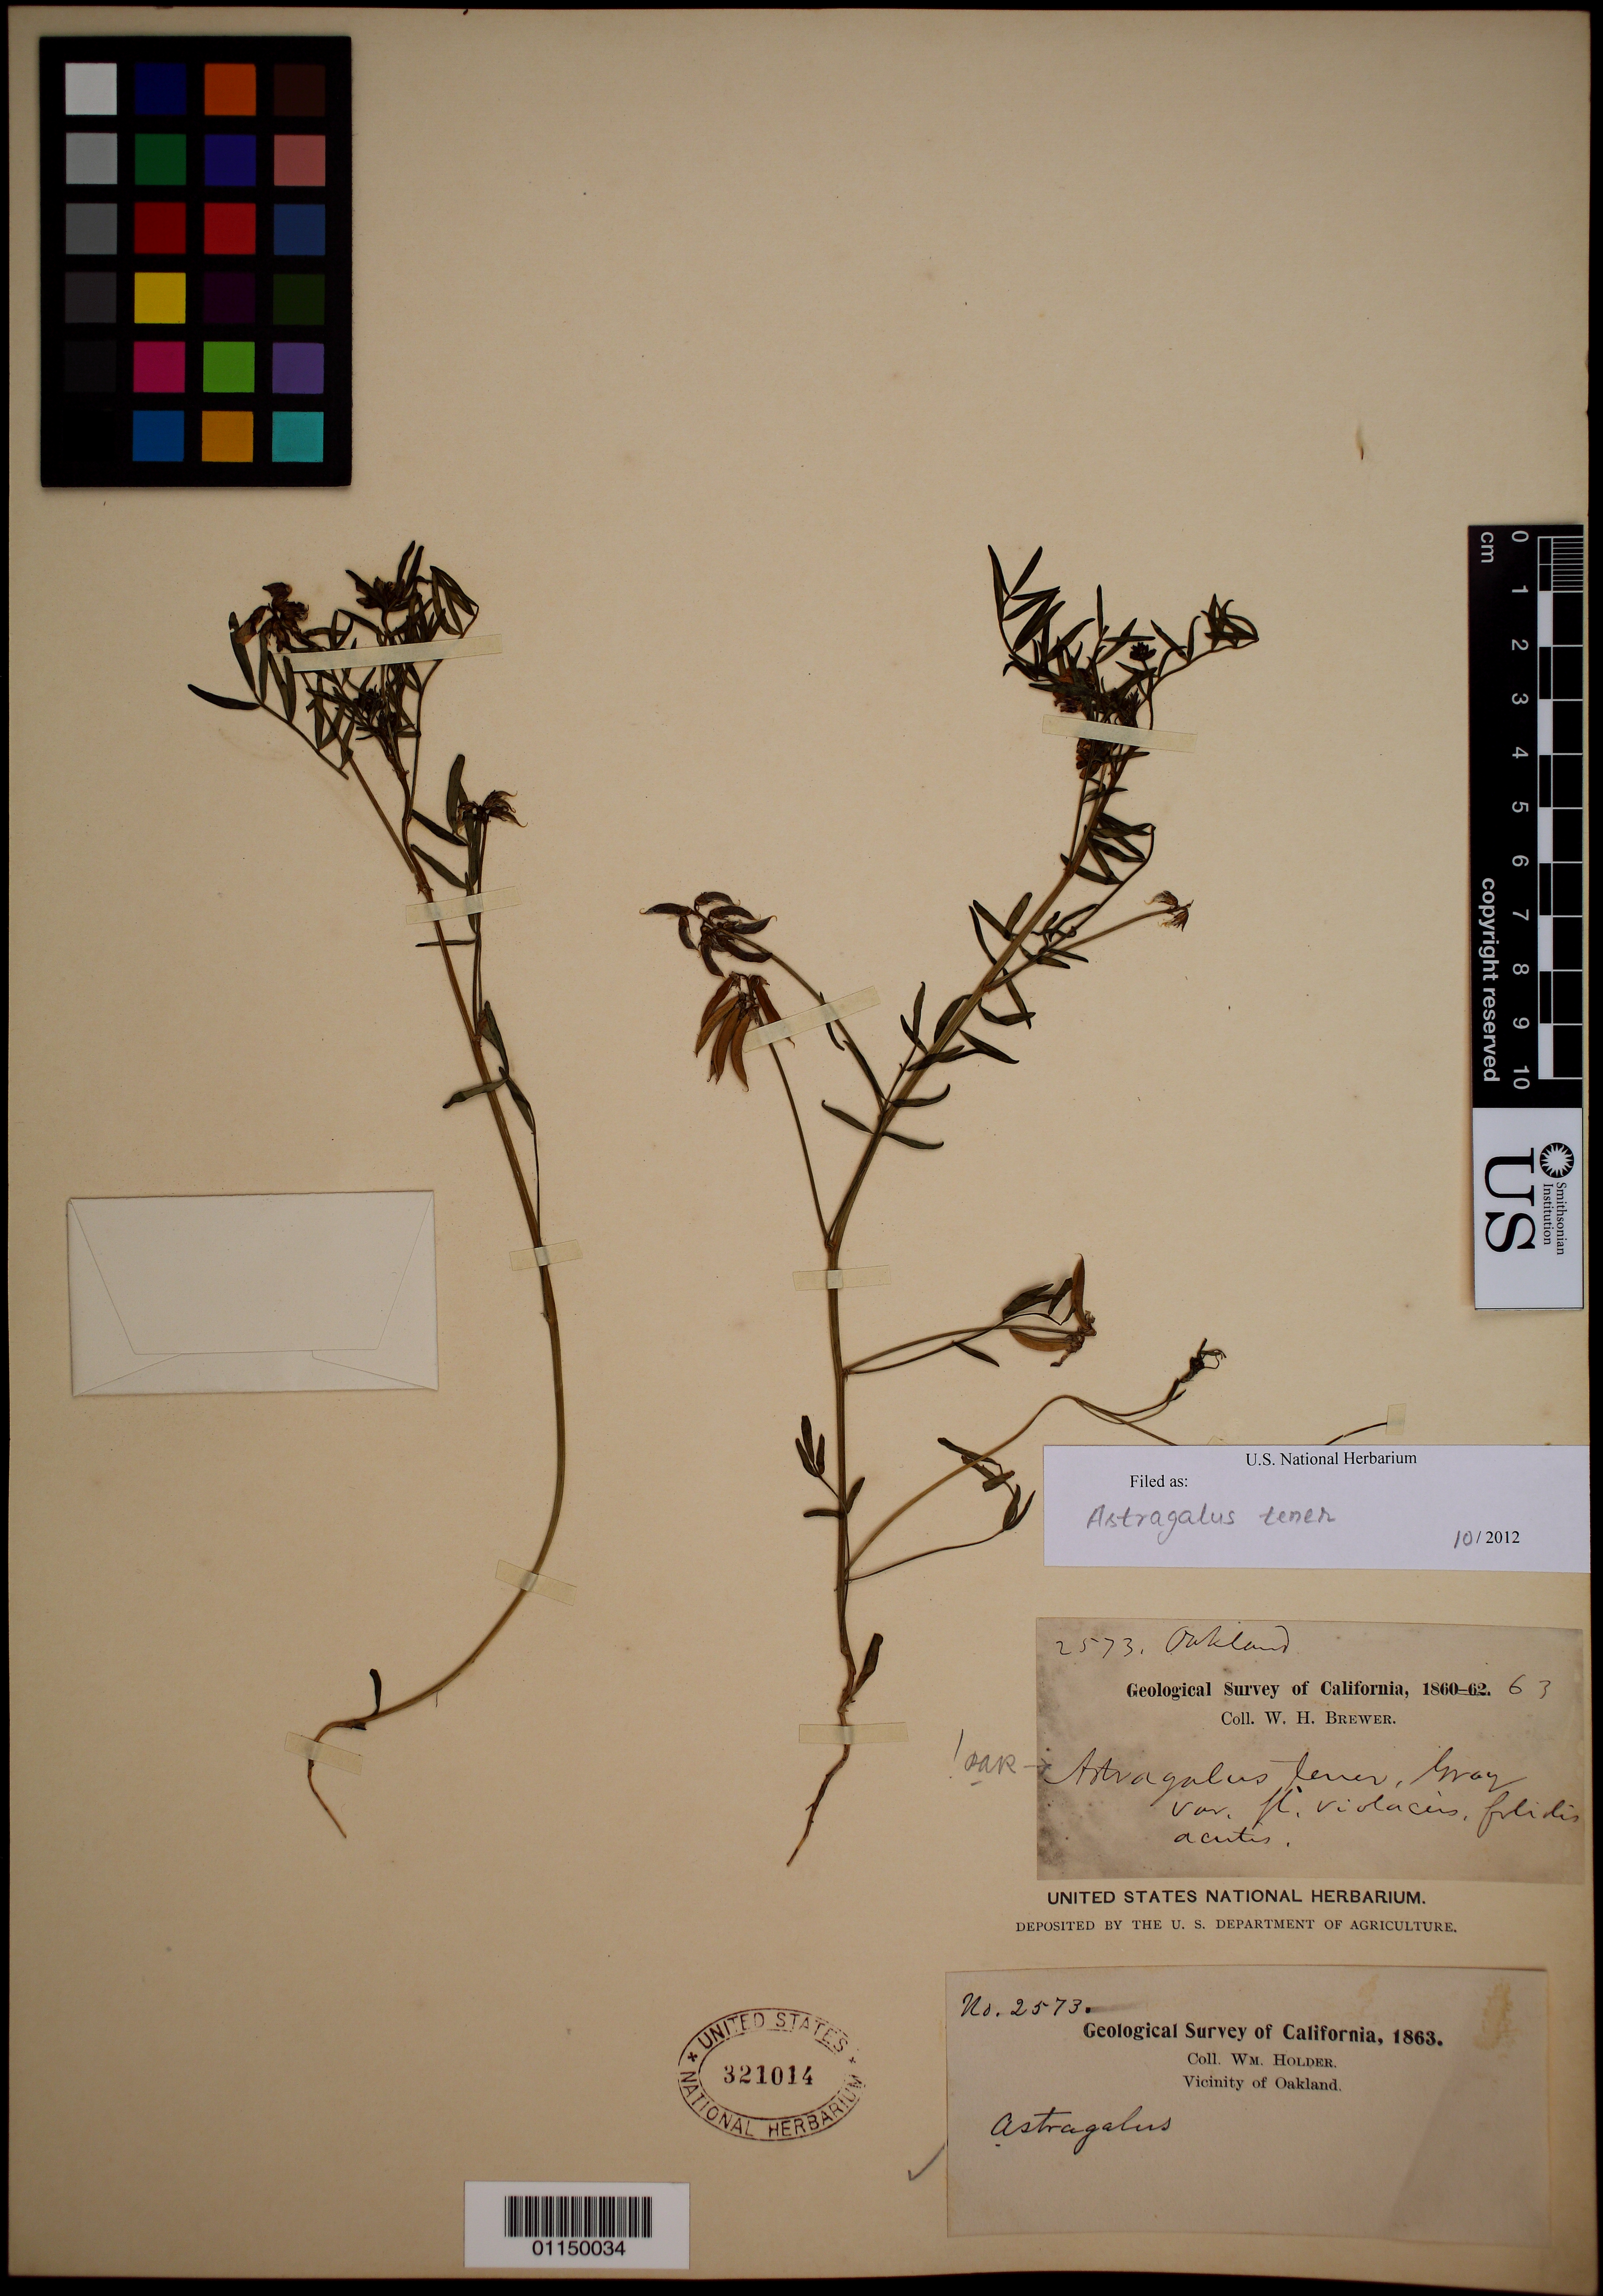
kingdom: Plantae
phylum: Tracheophyta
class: Magnoliopsida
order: Fabales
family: Fabaceae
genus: Astragalus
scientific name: Astragalus tener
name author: A. Gray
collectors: W. Holder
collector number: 2573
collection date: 1863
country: United States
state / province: California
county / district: Alameda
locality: Vicinity of Oakland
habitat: Dry creek bottoms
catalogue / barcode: US 321014